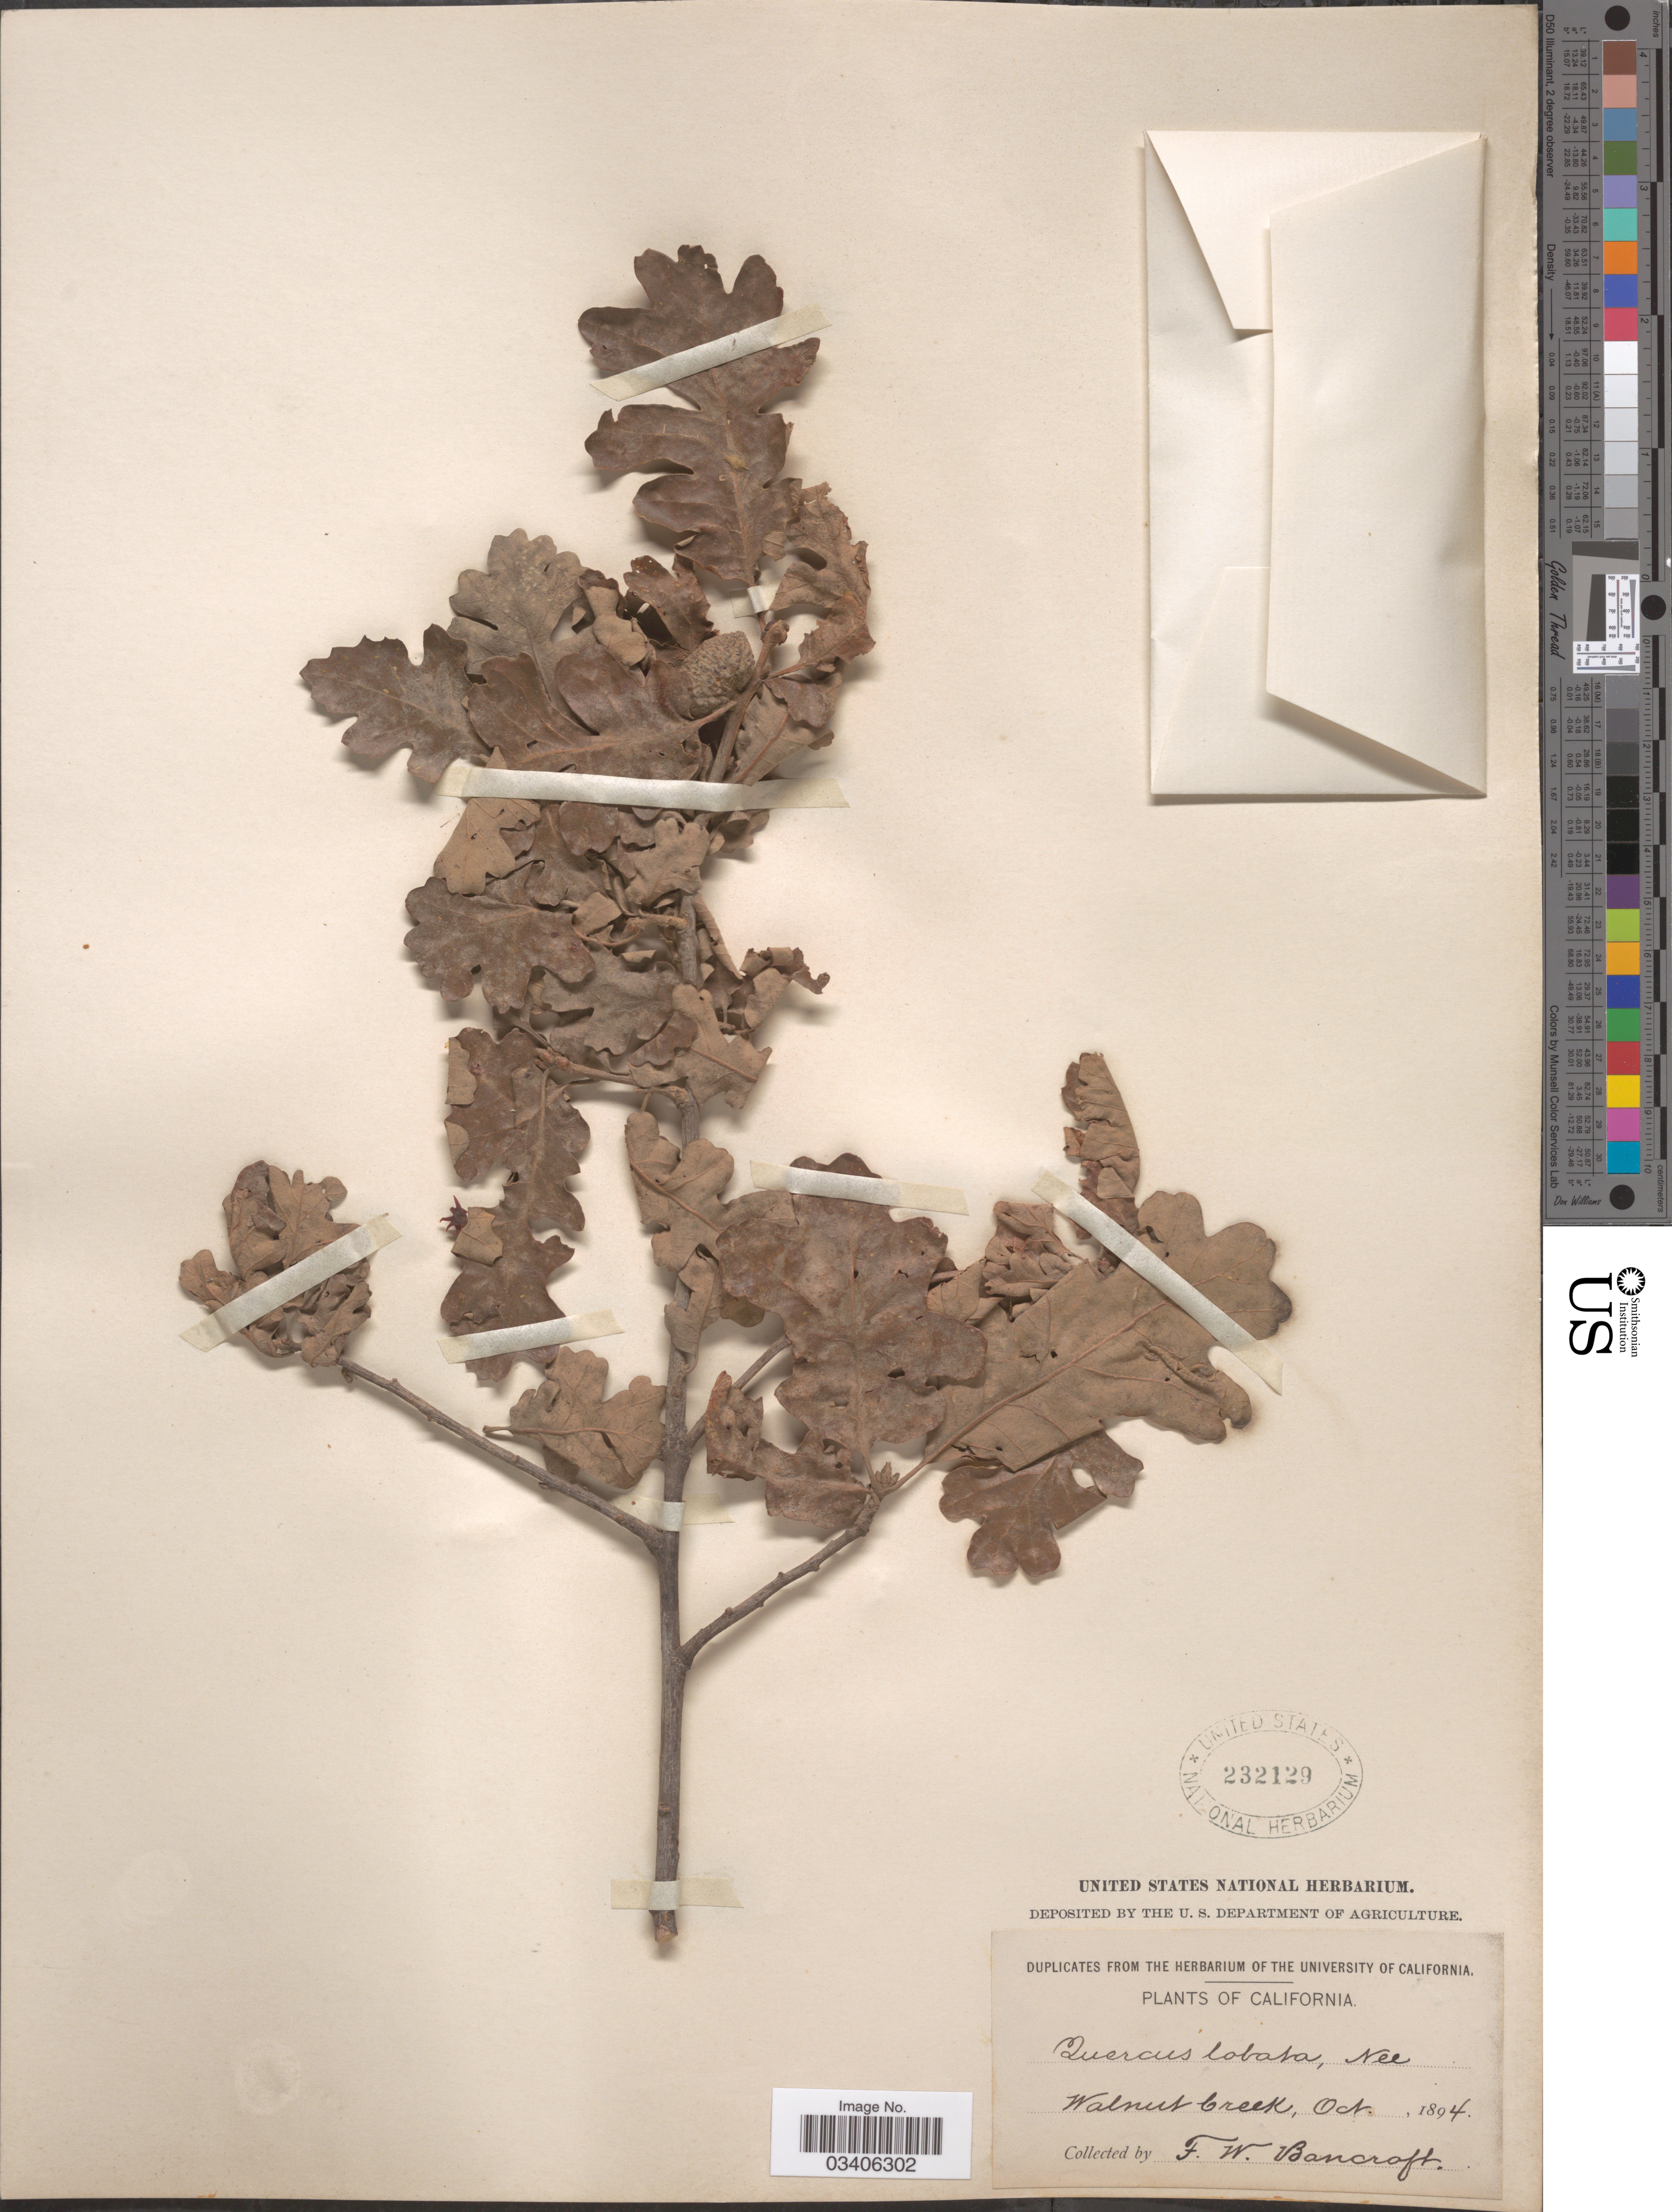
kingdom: Plantae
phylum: Tracheophyta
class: Magnoliopsida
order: Fagales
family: Fagaceae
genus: Quercus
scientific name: Quercus lobata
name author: Née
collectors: F. Bancroft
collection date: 1894-10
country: United States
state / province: California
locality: Walnut Creek.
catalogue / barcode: US 232129